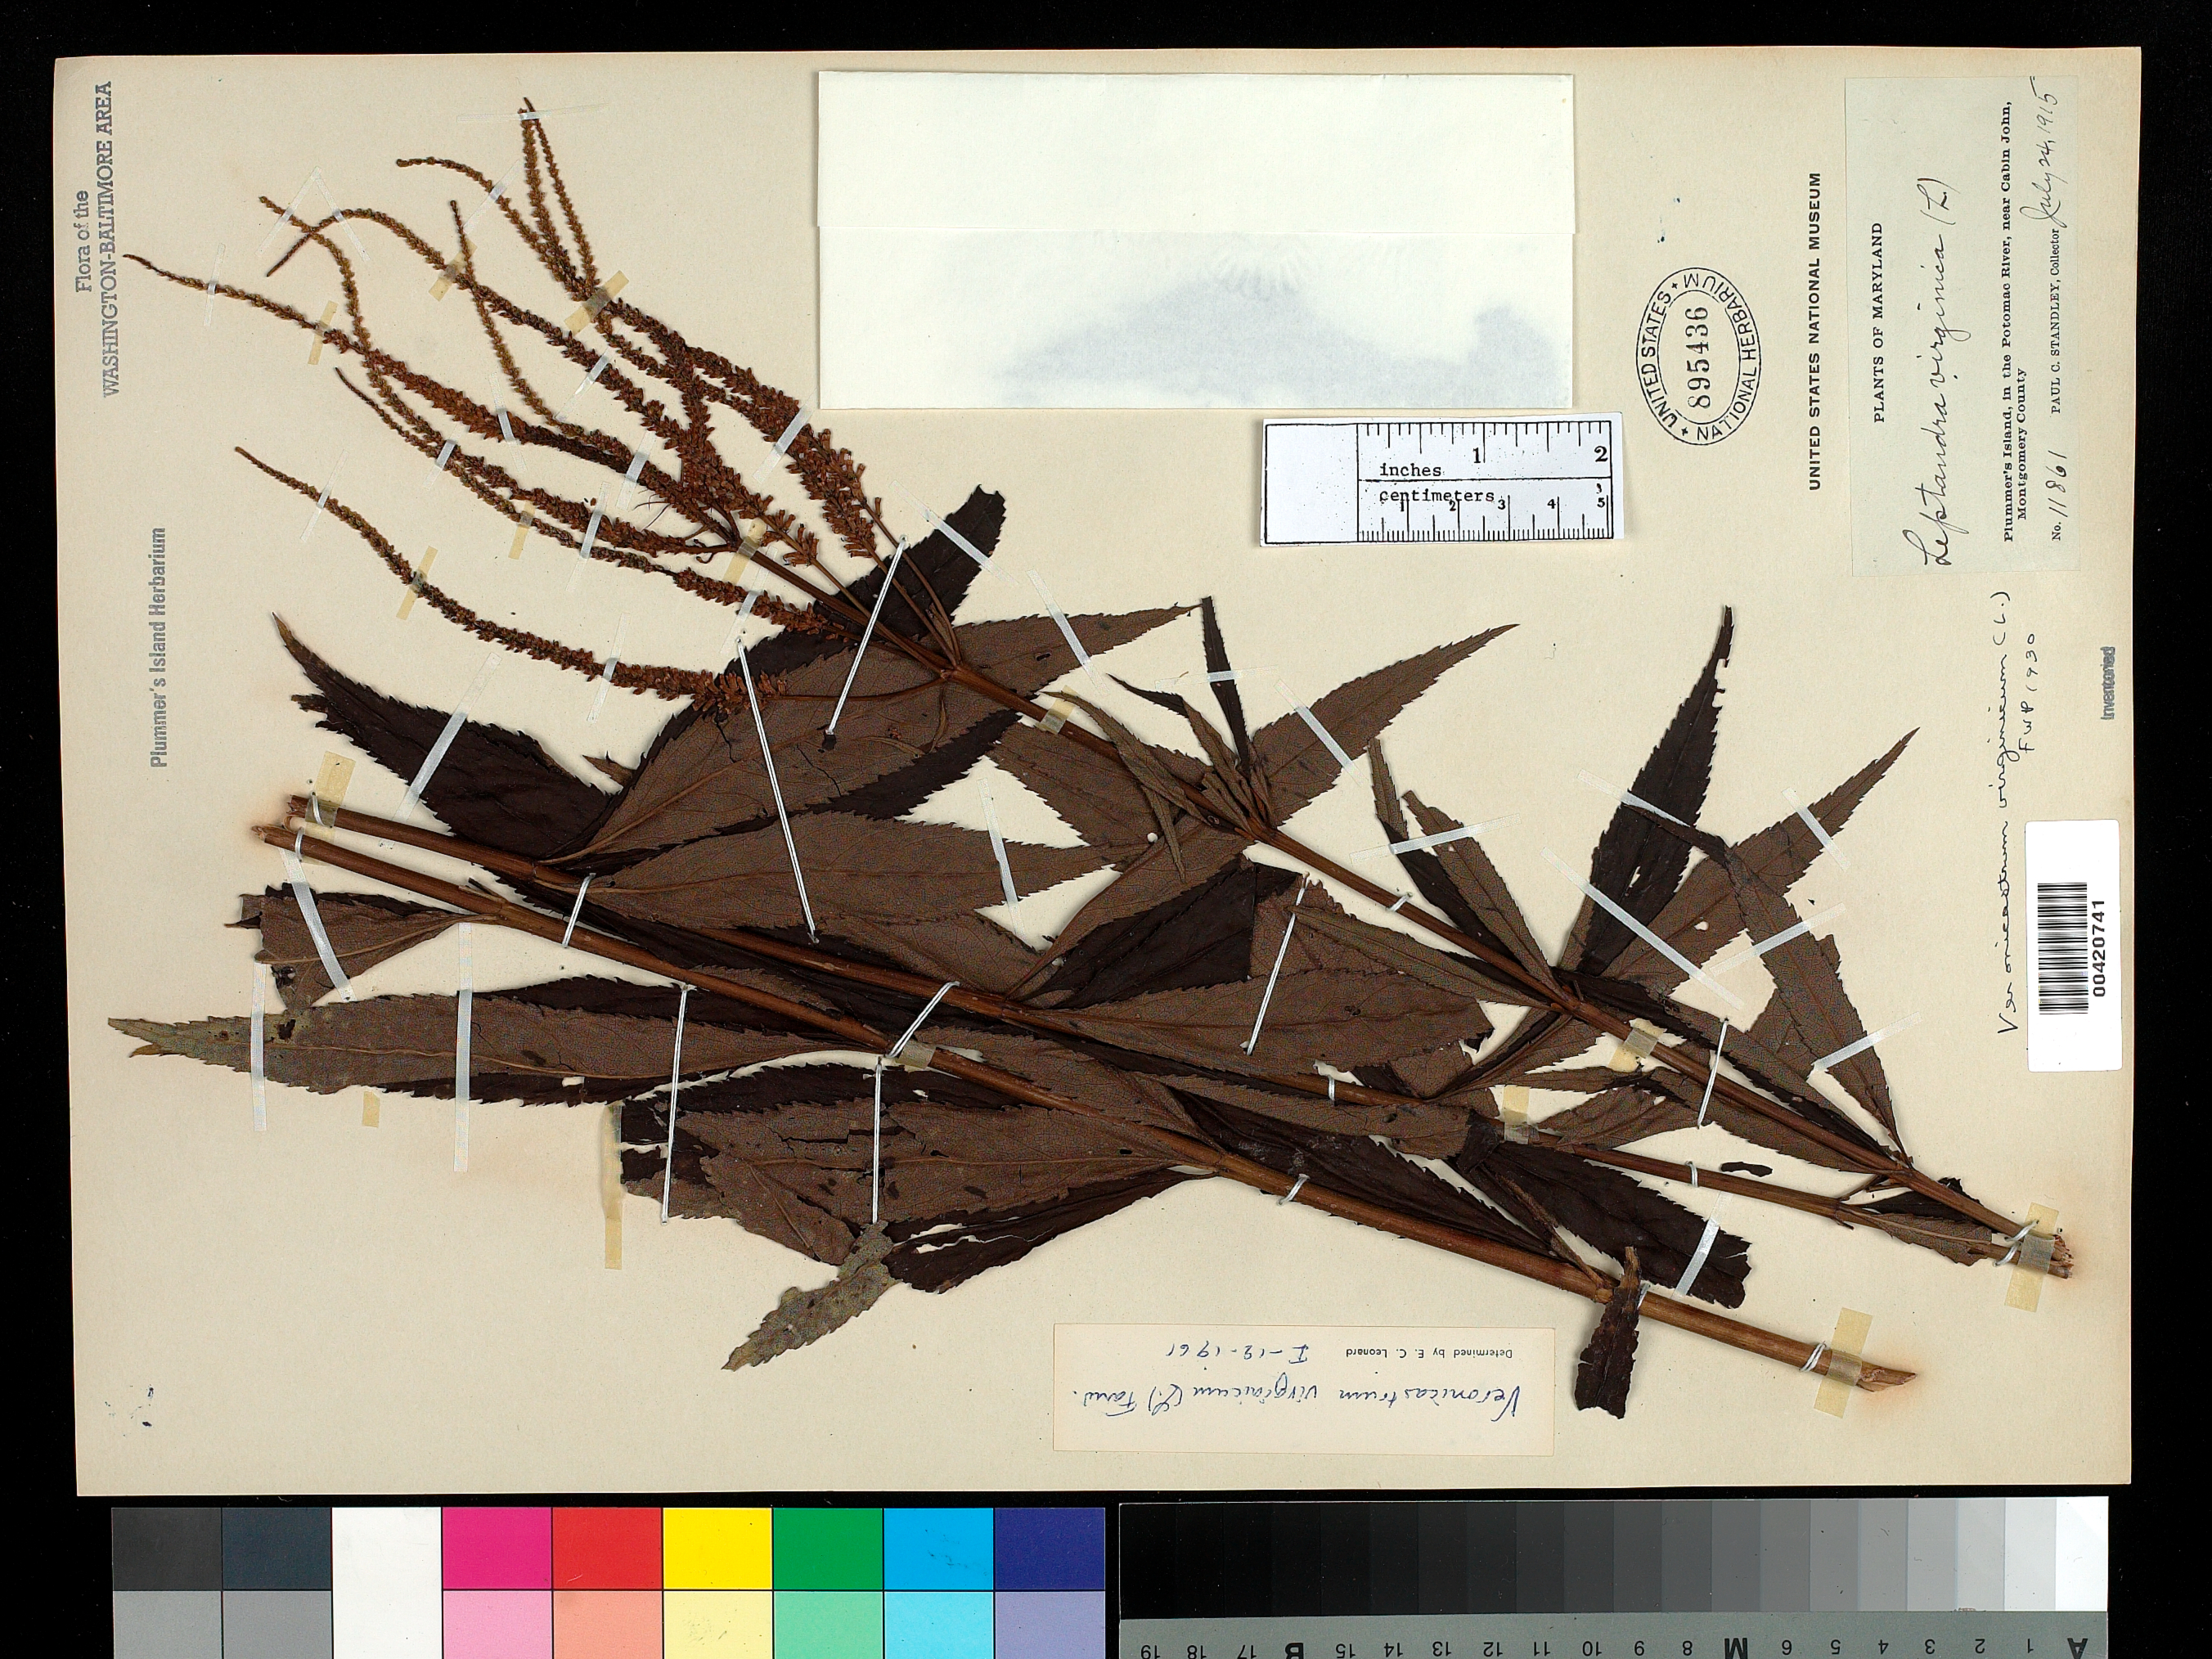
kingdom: Plantae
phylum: Tracheophyta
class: Magnoliopsida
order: Lamiales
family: Plantaginaceae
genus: Veronicastrum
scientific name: Veronicastrum virginicum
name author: (L.) Farw.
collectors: P. C. Standley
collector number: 11861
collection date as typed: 24 Jul 1915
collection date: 1915-07-24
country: United States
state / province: Maryland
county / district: Montgomery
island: Plummers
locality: Plummer's Island C. & O. Canal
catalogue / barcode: US 895436